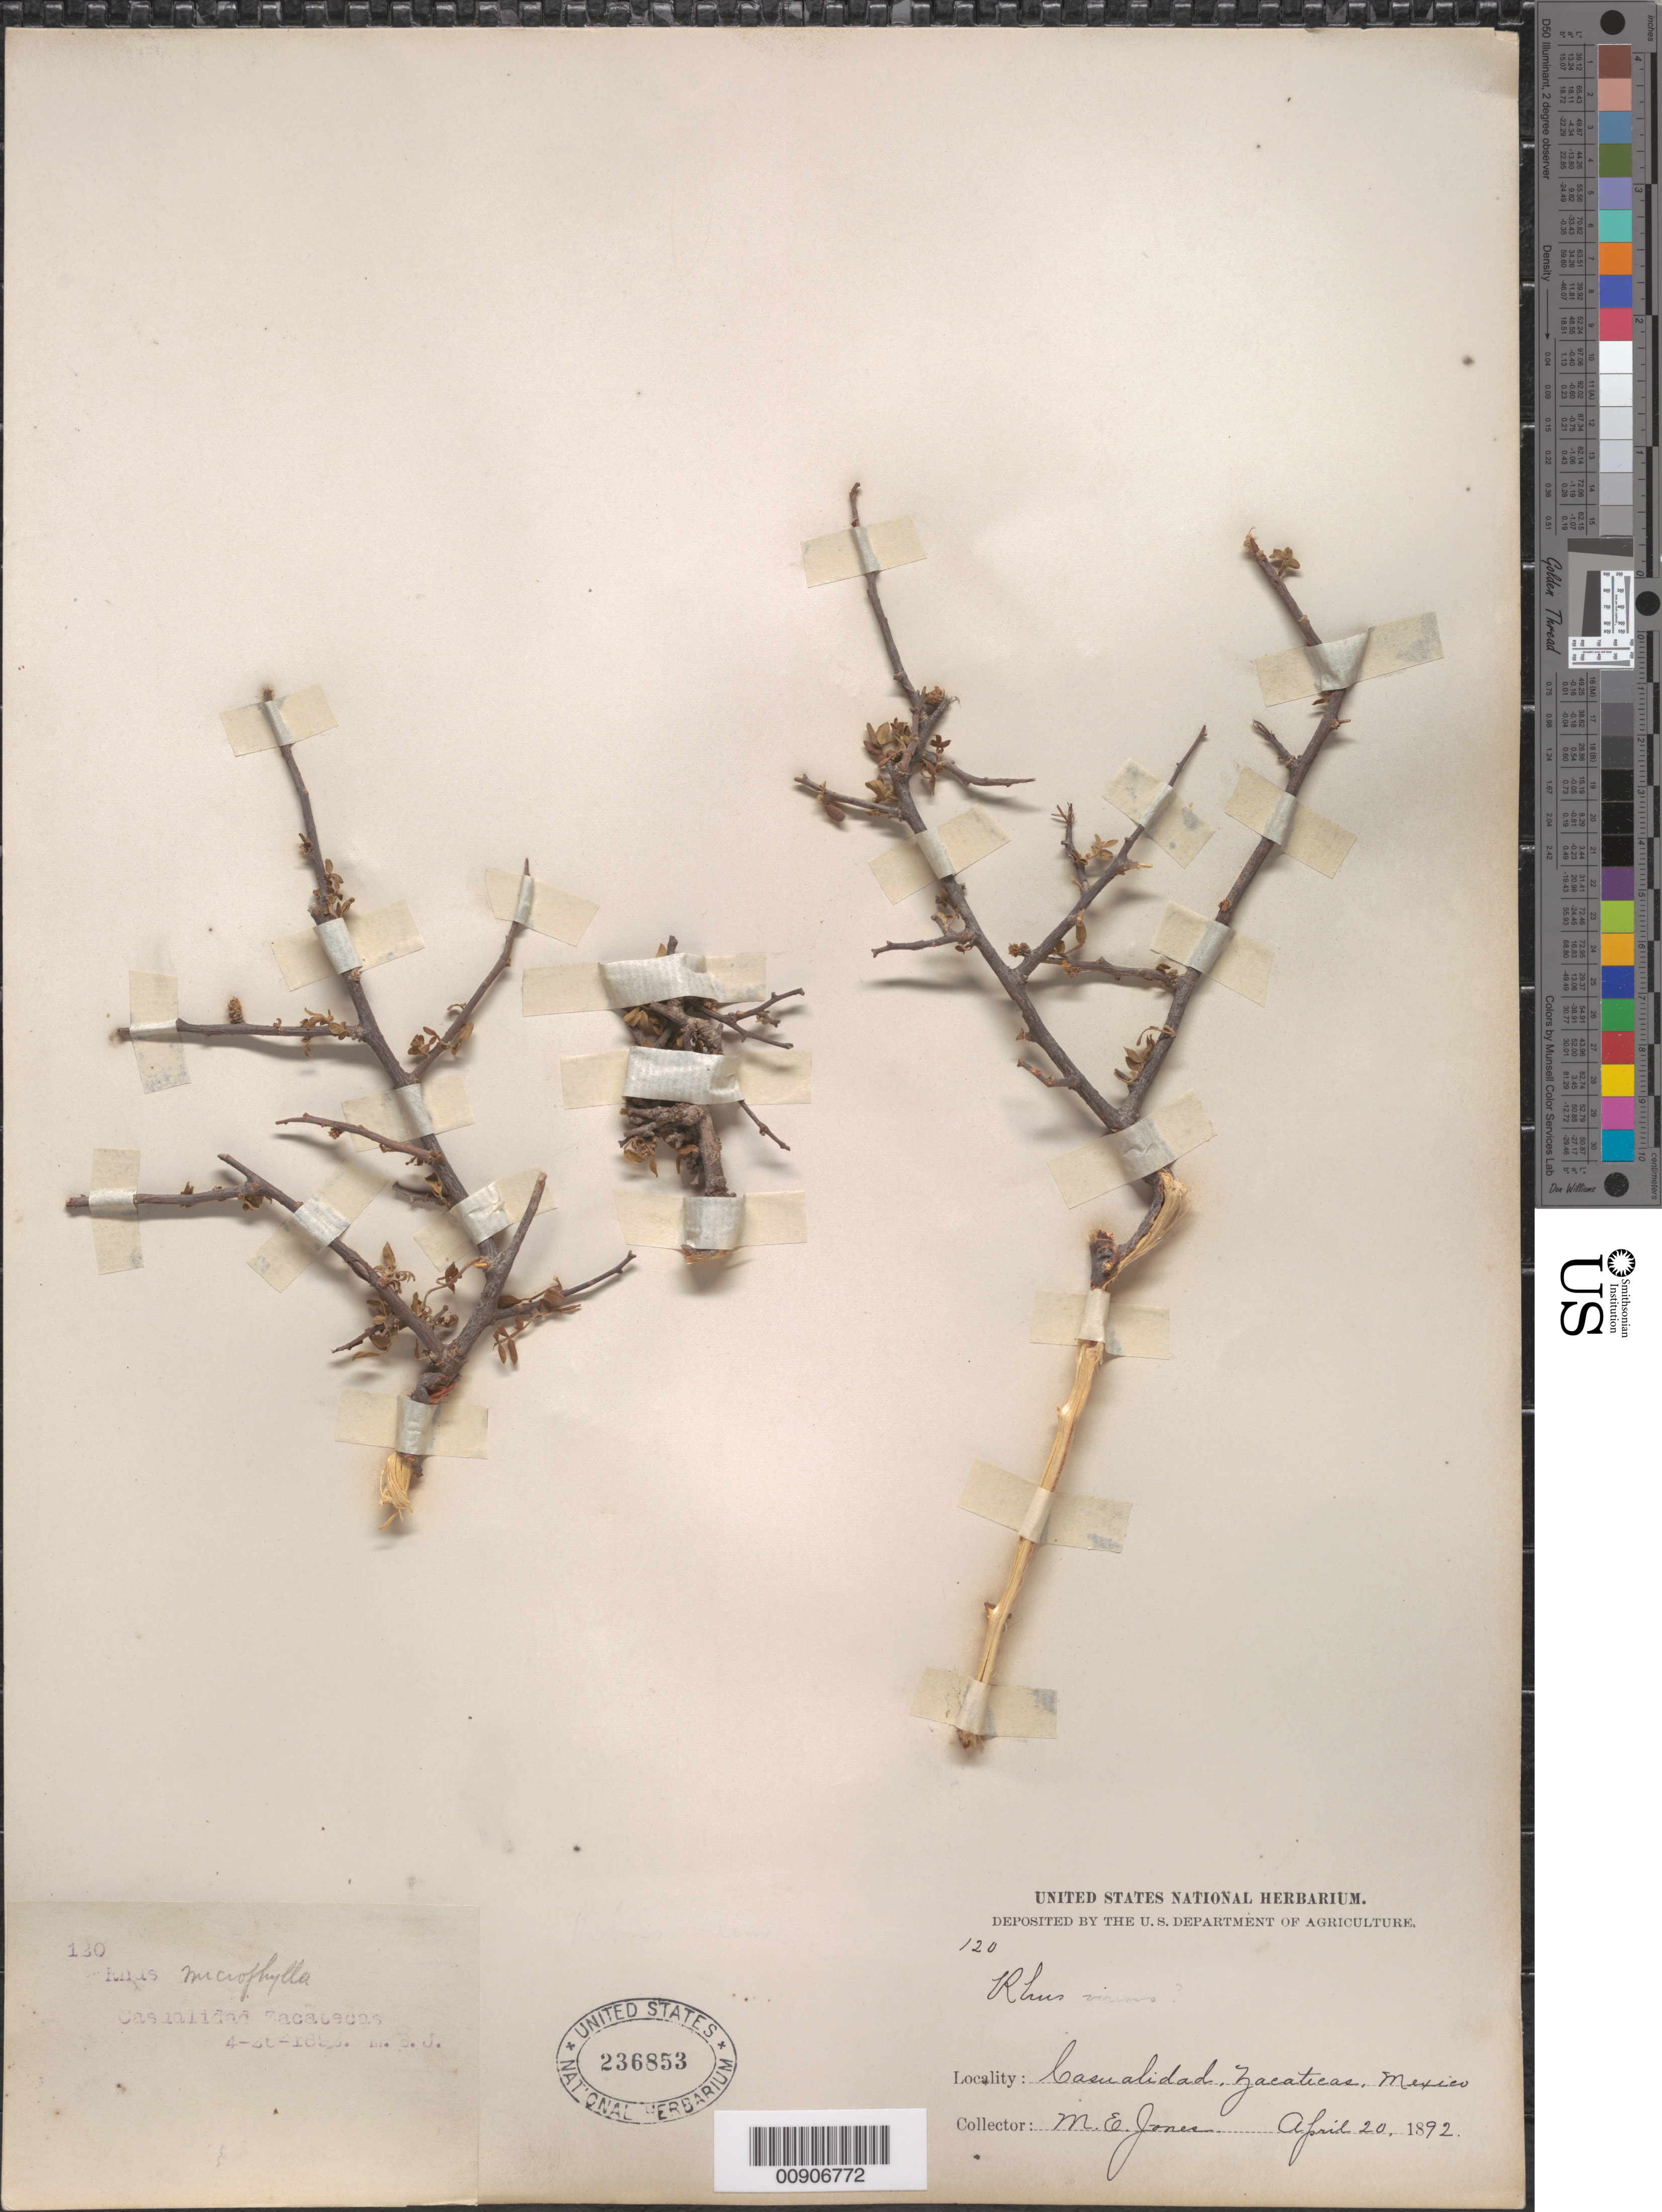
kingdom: Plantae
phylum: Tracheophyta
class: Magnoliopsida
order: Sapindales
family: Anacardiaceae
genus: Rhus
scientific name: Rhus microphylla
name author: Engelm.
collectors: M. E. Jones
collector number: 120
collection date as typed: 20 Apr 1892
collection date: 1892-04-20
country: Mexico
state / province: Zacatecas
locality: Casualidad, Zacatecas.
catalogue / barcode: US 236853